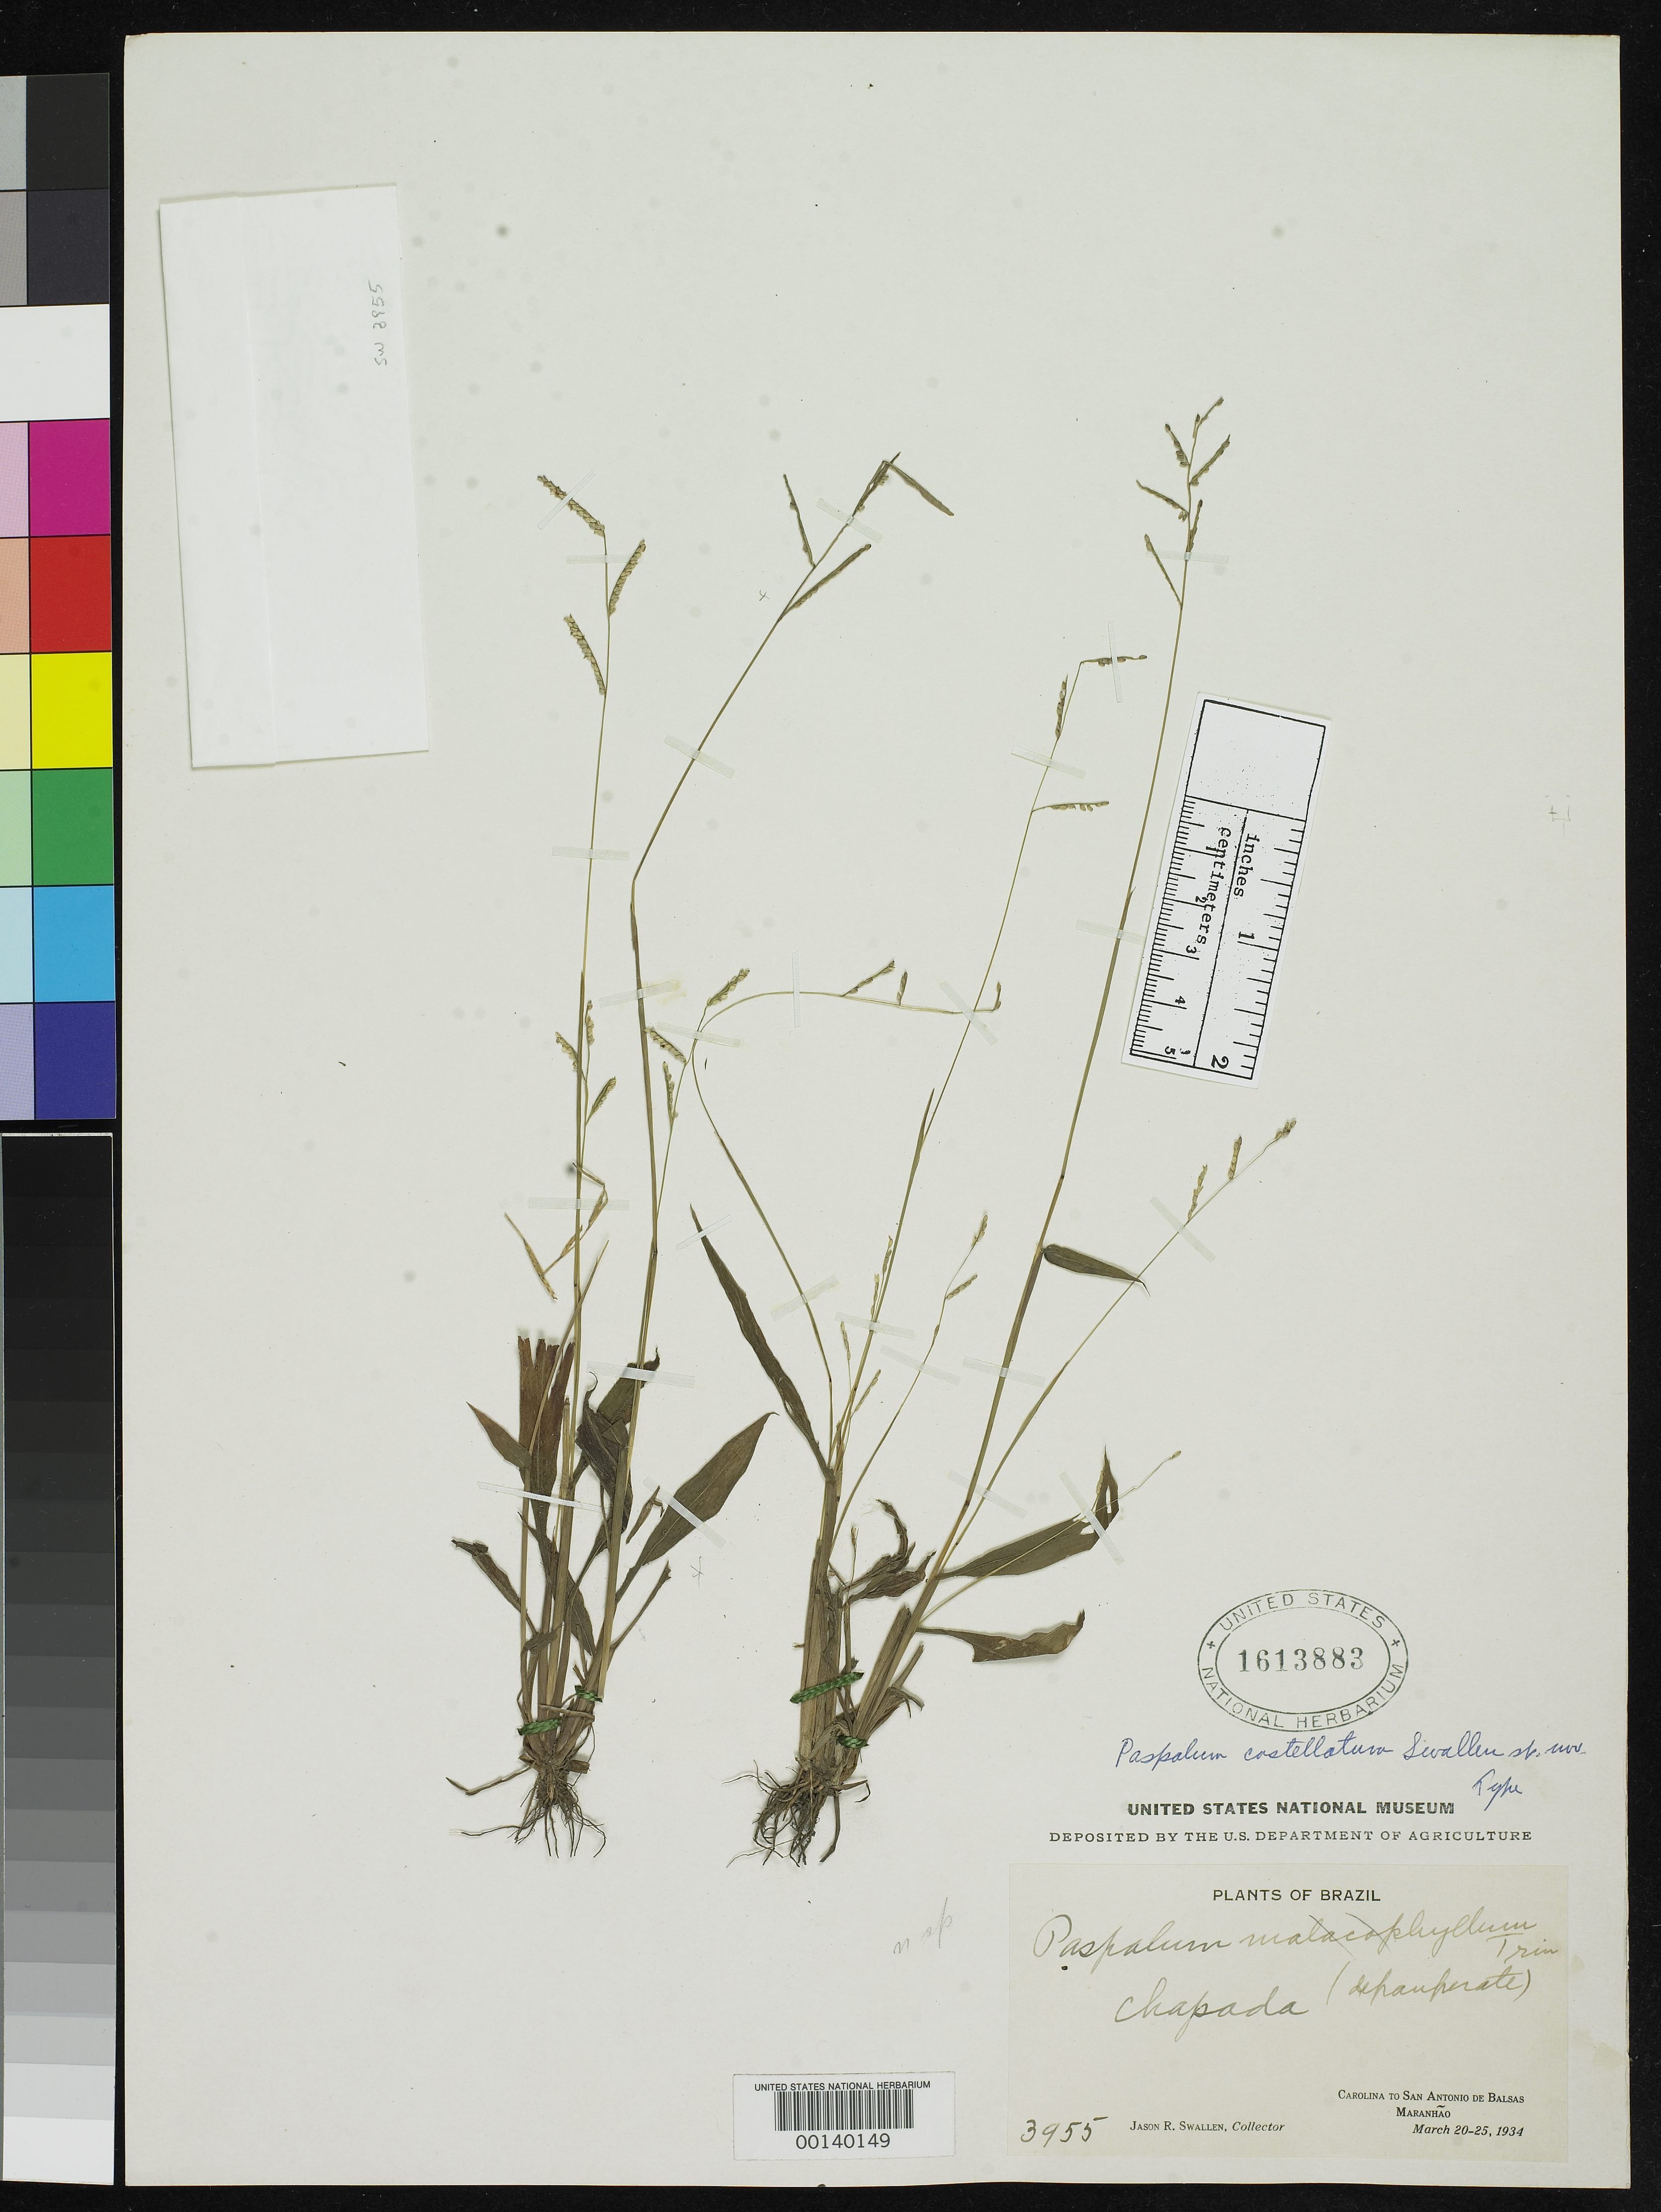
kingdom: Plantae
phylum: Tracheophyta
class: Liliopsida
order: Poales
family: Poaceae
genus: Paspalum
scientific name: Paspalum costellatum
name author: Swallen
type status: Holotype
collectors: J. R. Swallen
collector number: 3955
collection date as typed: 20 Mar 1934 to 25 Mar 1934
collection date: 1934-03-20/1934-03-25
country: Brazil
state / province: Maranhão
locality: Carolina to San Antonio da Balsas.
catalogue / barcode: US 1613883